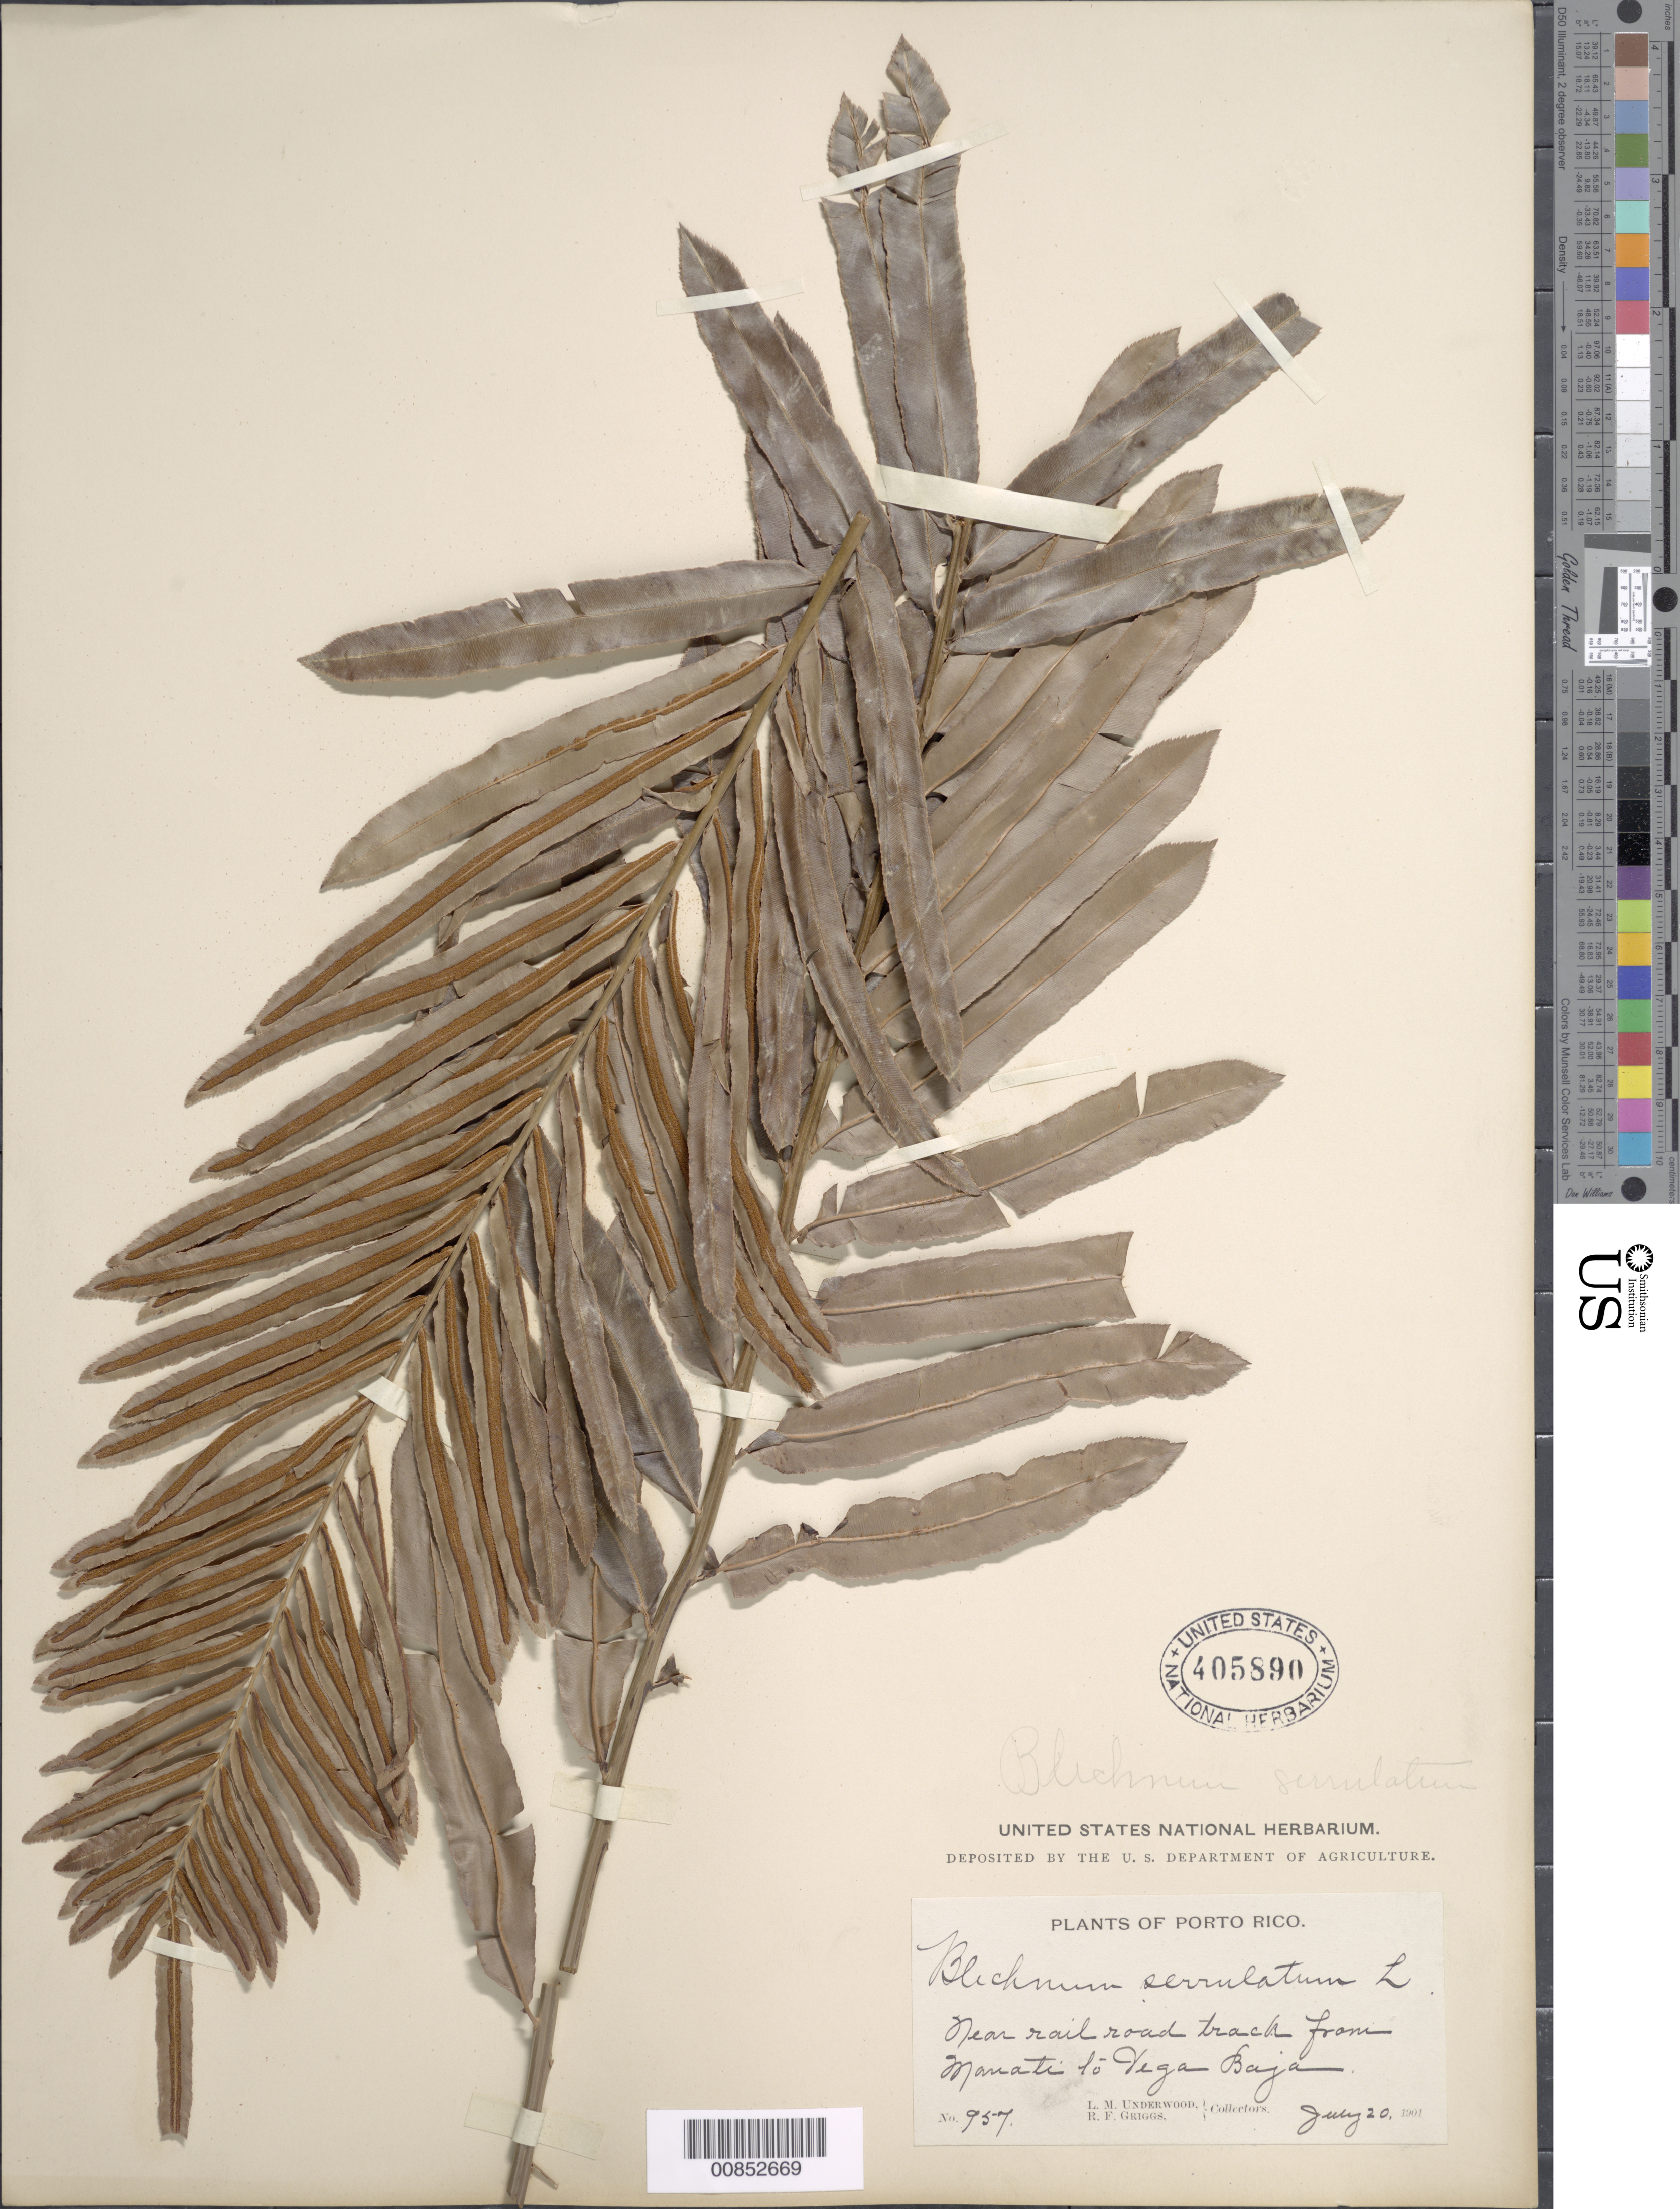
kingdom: Plantae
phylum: Tracheophyta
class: Polypodiopsida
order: Polypodiales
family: Blechnaceae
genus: Telmatoblechnum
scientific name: Telmatoblechnum serrulatum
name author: (Rich.) Perrie et al.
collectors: L. M. Underwood & R. F. Griggs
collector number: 957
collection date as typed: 20 Jul 1901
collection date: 1901-07-20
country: Puerto Rico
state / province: Manatí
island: Puerto Rico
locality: Manati to Vega Baja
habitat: Near rail road track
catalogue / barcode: US 405890